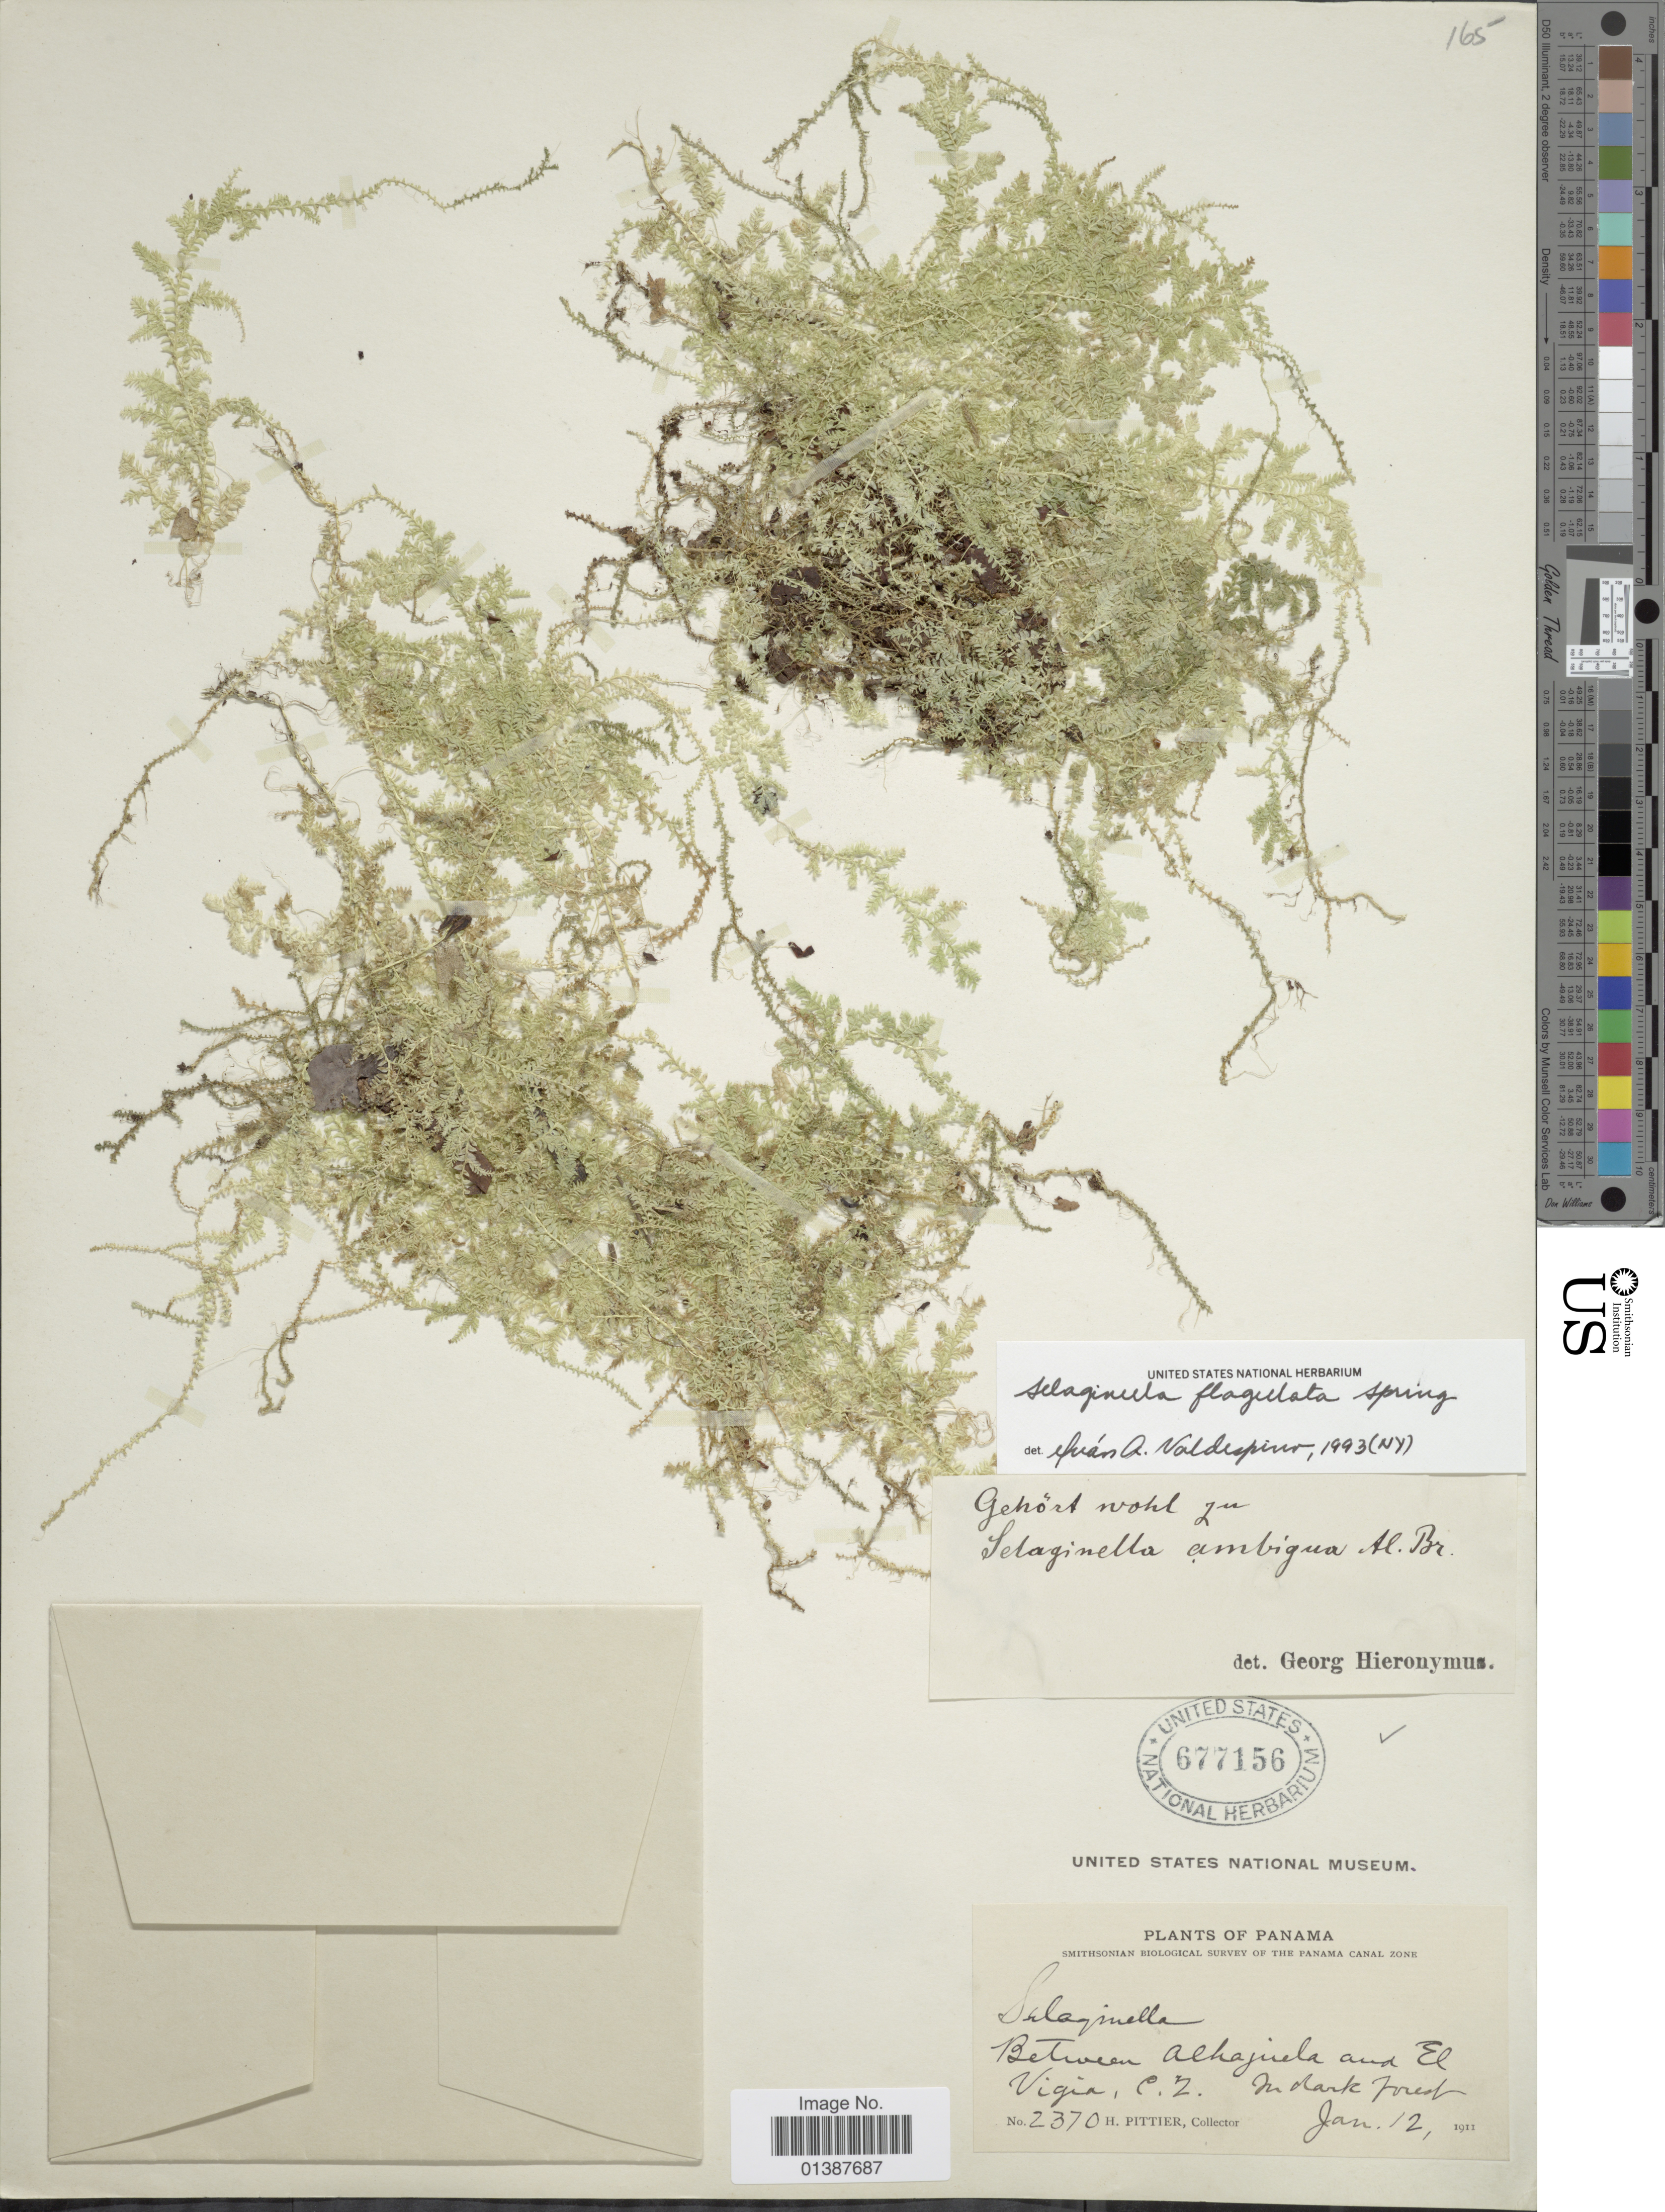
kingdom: Plantae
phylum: Tracheophyta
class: Lycopodiopsida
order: Selaginellales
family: Selaginellaceae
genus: Selaginella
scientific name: Selaginella flagellata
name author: Spring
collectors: H. F. Pittier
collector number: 2370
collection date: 1911-01-12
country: Panama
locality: Between Alhajuela and El Vigia, Canal Zone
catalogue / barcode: US 677156